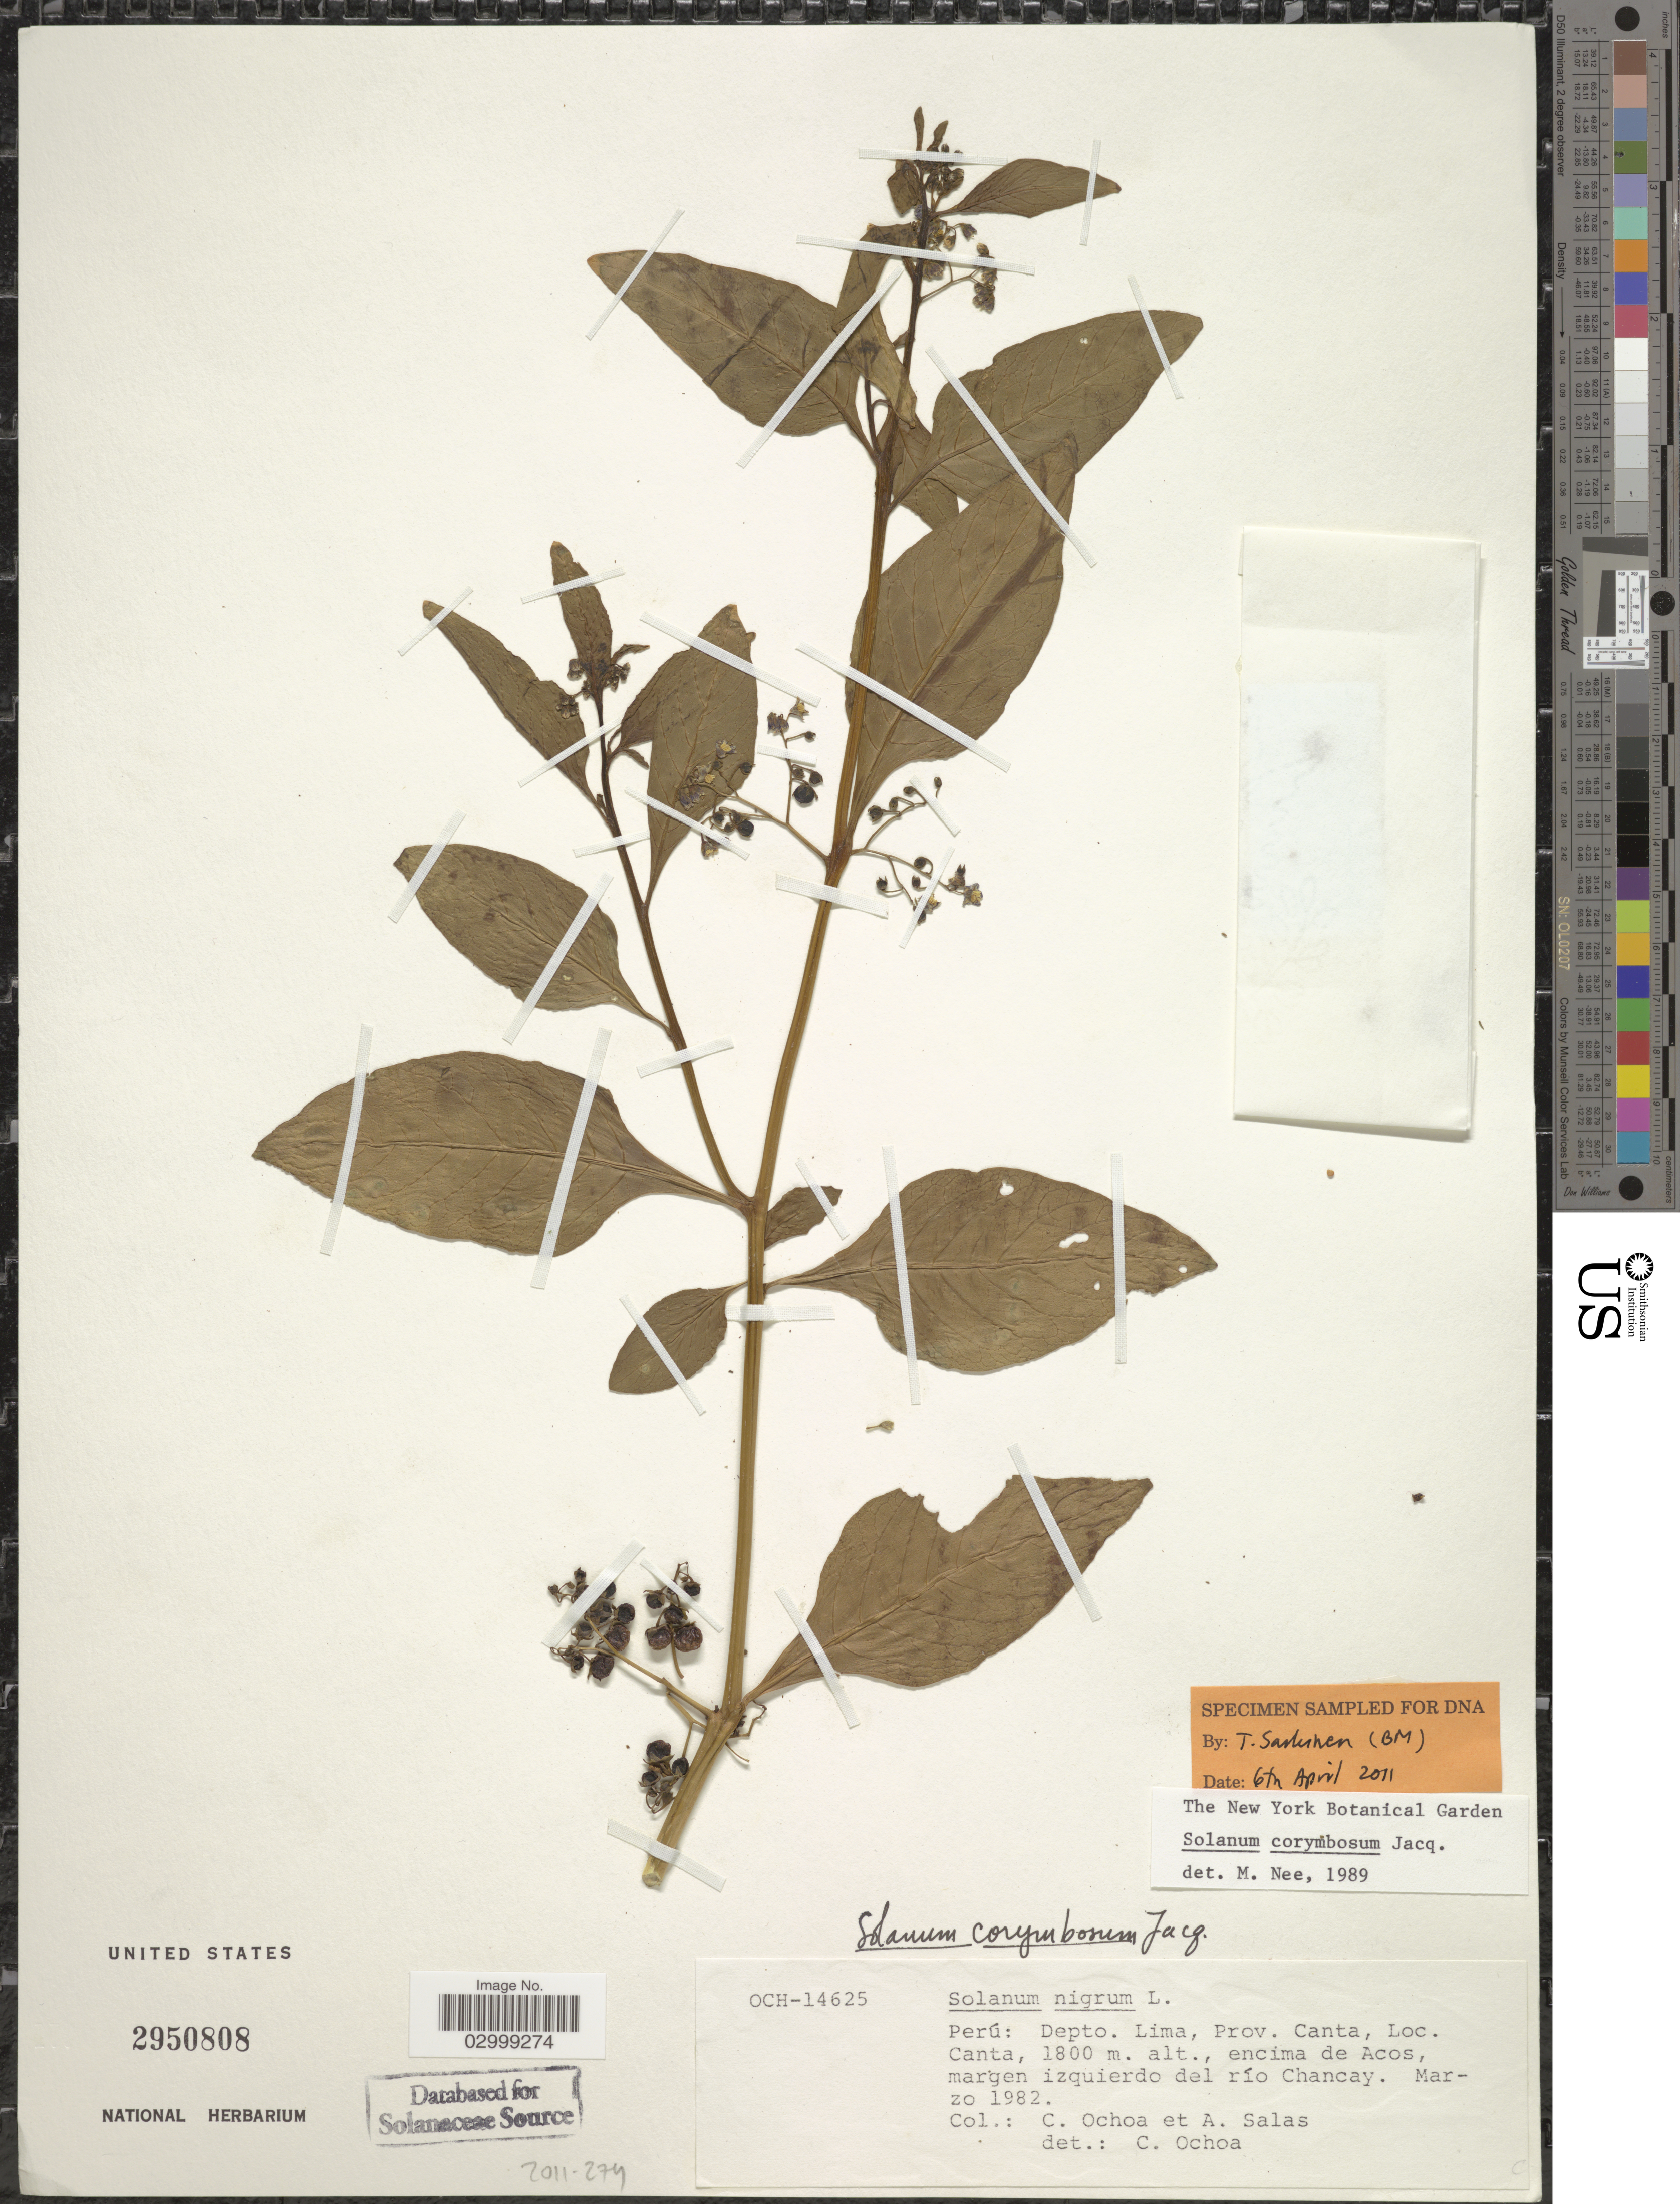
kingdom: Plantae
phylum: Tracheophyta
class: Magnoliopsida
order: Solanales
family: Solanaceae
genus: Solanum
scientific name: Solanum corymbosum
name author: Jacq.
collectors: C. Ochoa & A. Salas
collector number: OCH-14625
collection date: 1982-03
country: Peru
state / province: Lima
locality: Depto. Lima, Prov. Canta, Loc. Canta, encima de Acos, margen izquierdo del río Chancay.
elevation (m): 1800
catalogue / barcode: US 2950808